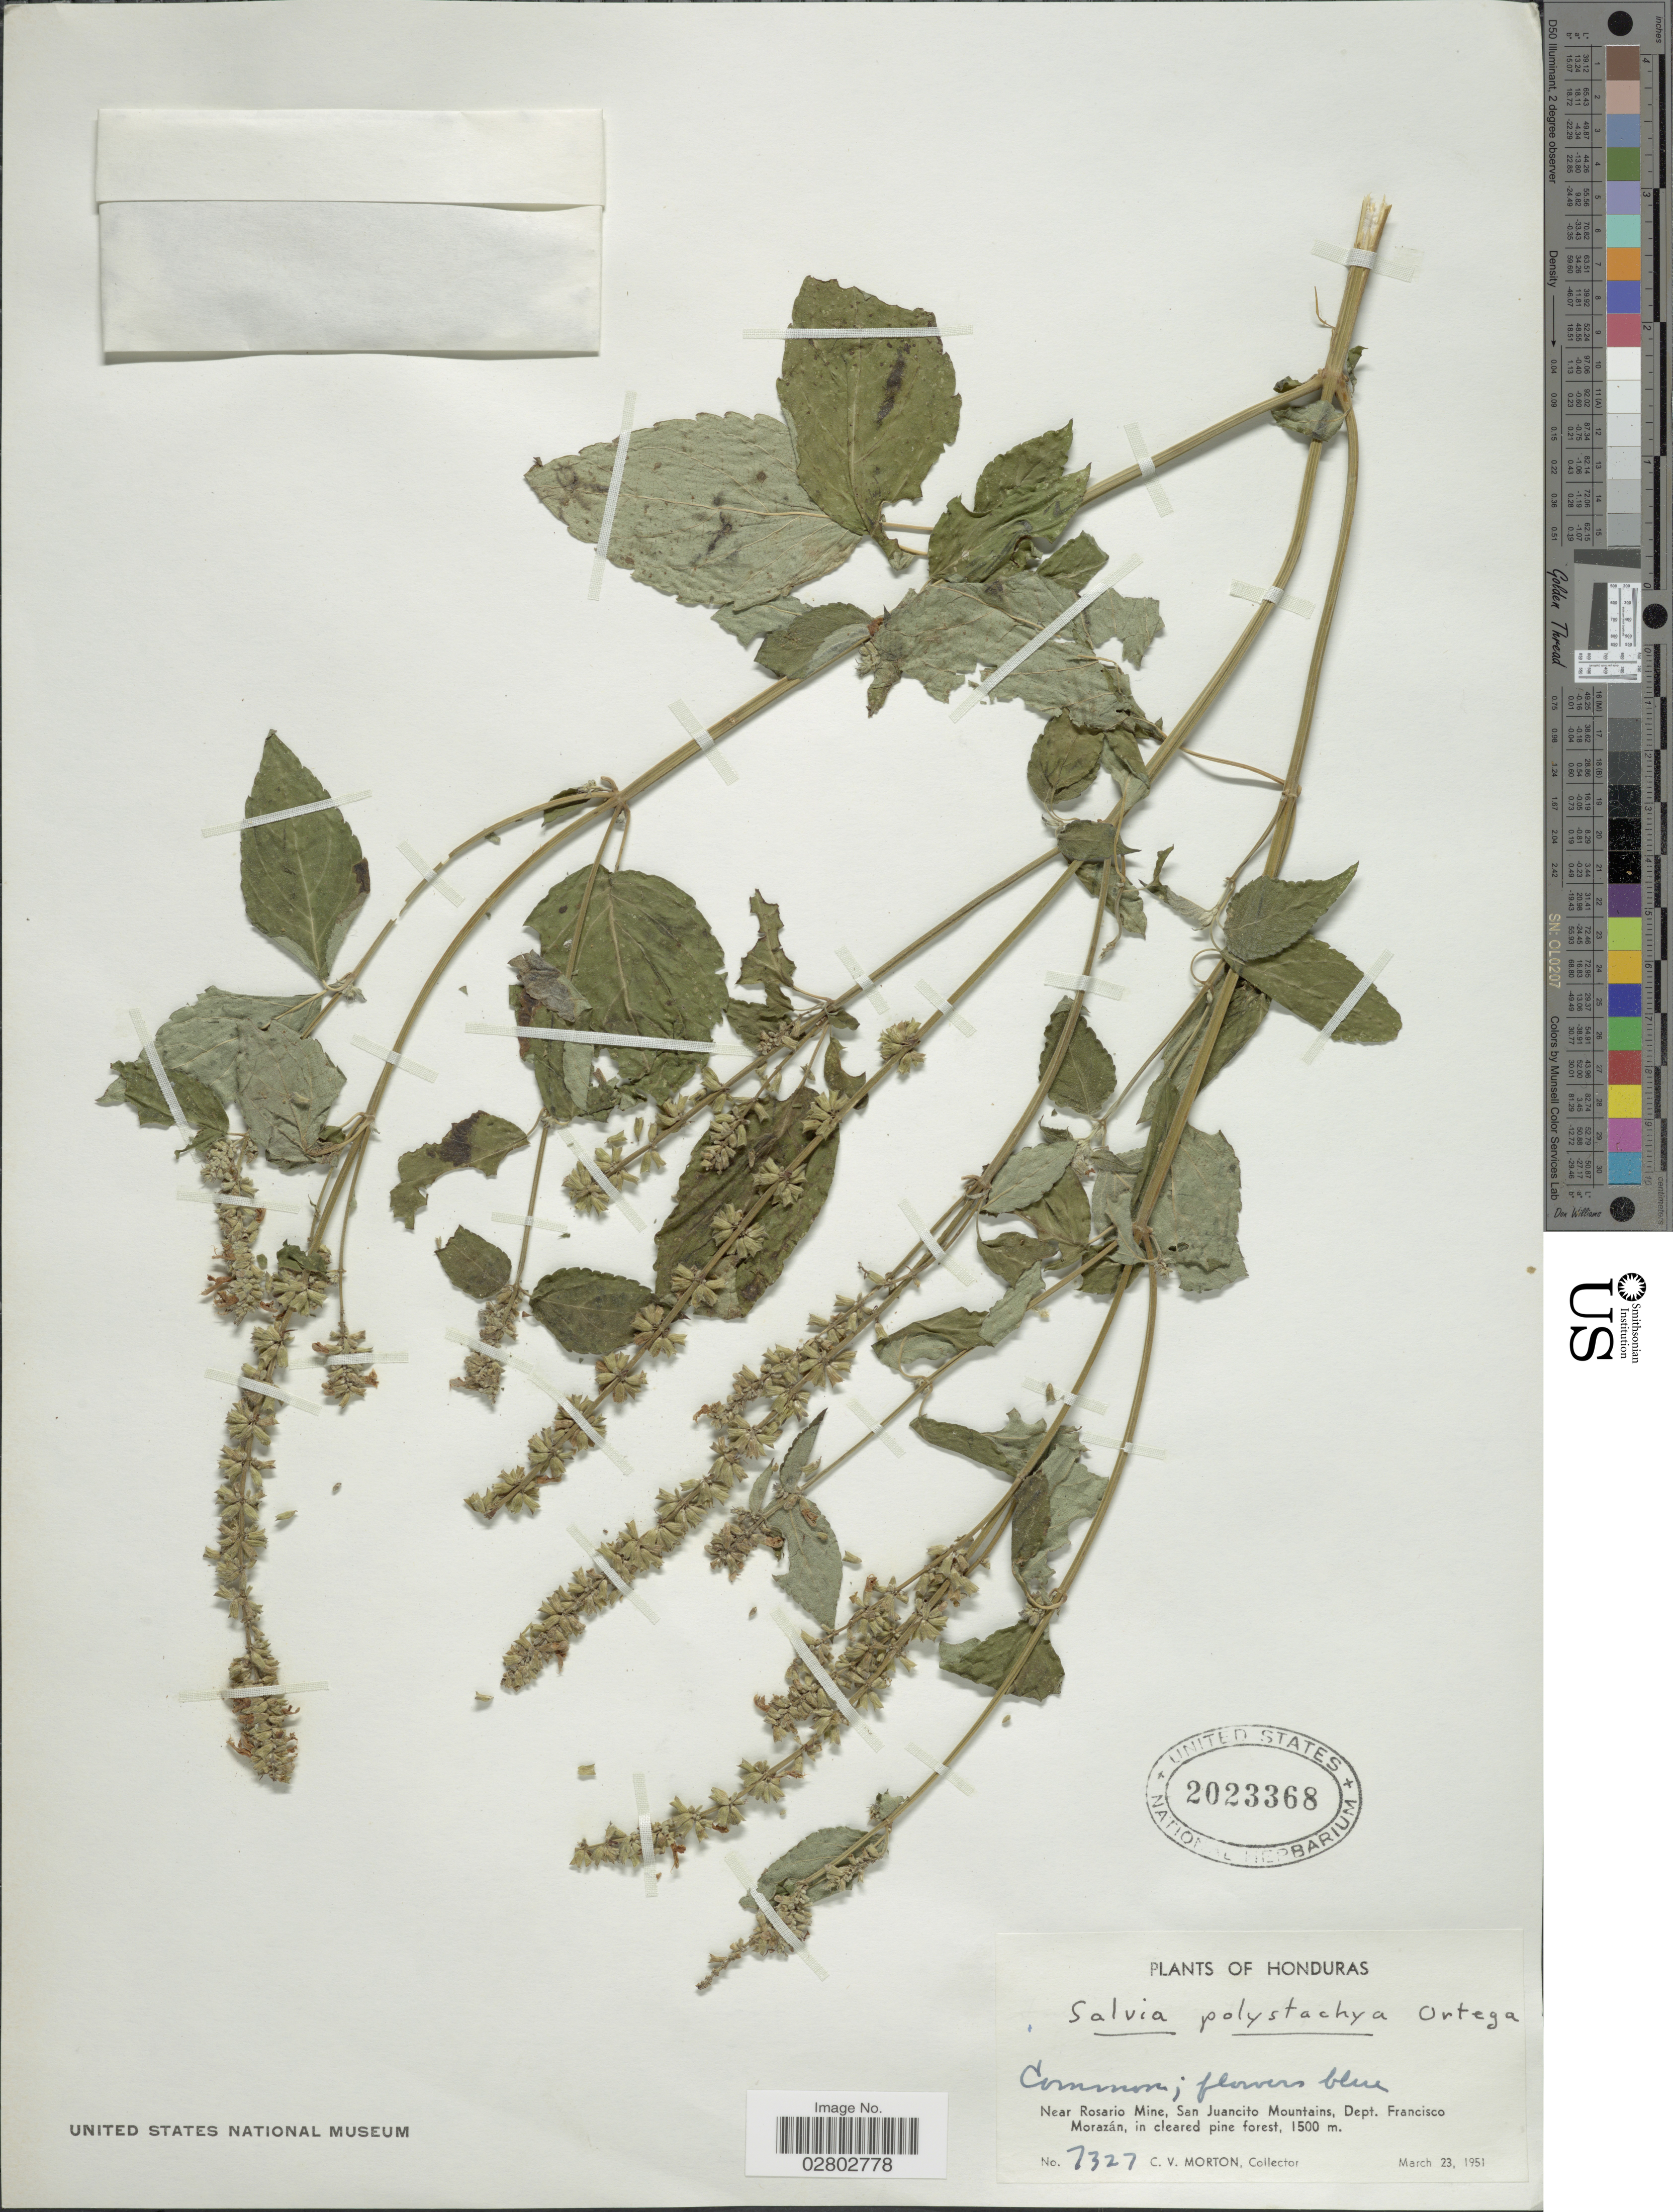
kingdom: Plantae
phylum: Tracheophyta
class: Magnoliopsida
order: Lamiales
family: Lamiaceae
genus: Salvia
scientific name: Salvia polystachya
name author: Cav.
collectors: C. V. Morton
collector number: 7327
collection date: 1951-03-23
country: Honduras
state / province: Fco. Morazán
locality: Near Rosario Mine, San Juancito Mountains, Dept. Francisco Morazán, in cleared pine forest.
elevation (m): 1500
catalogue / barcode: US 2023368